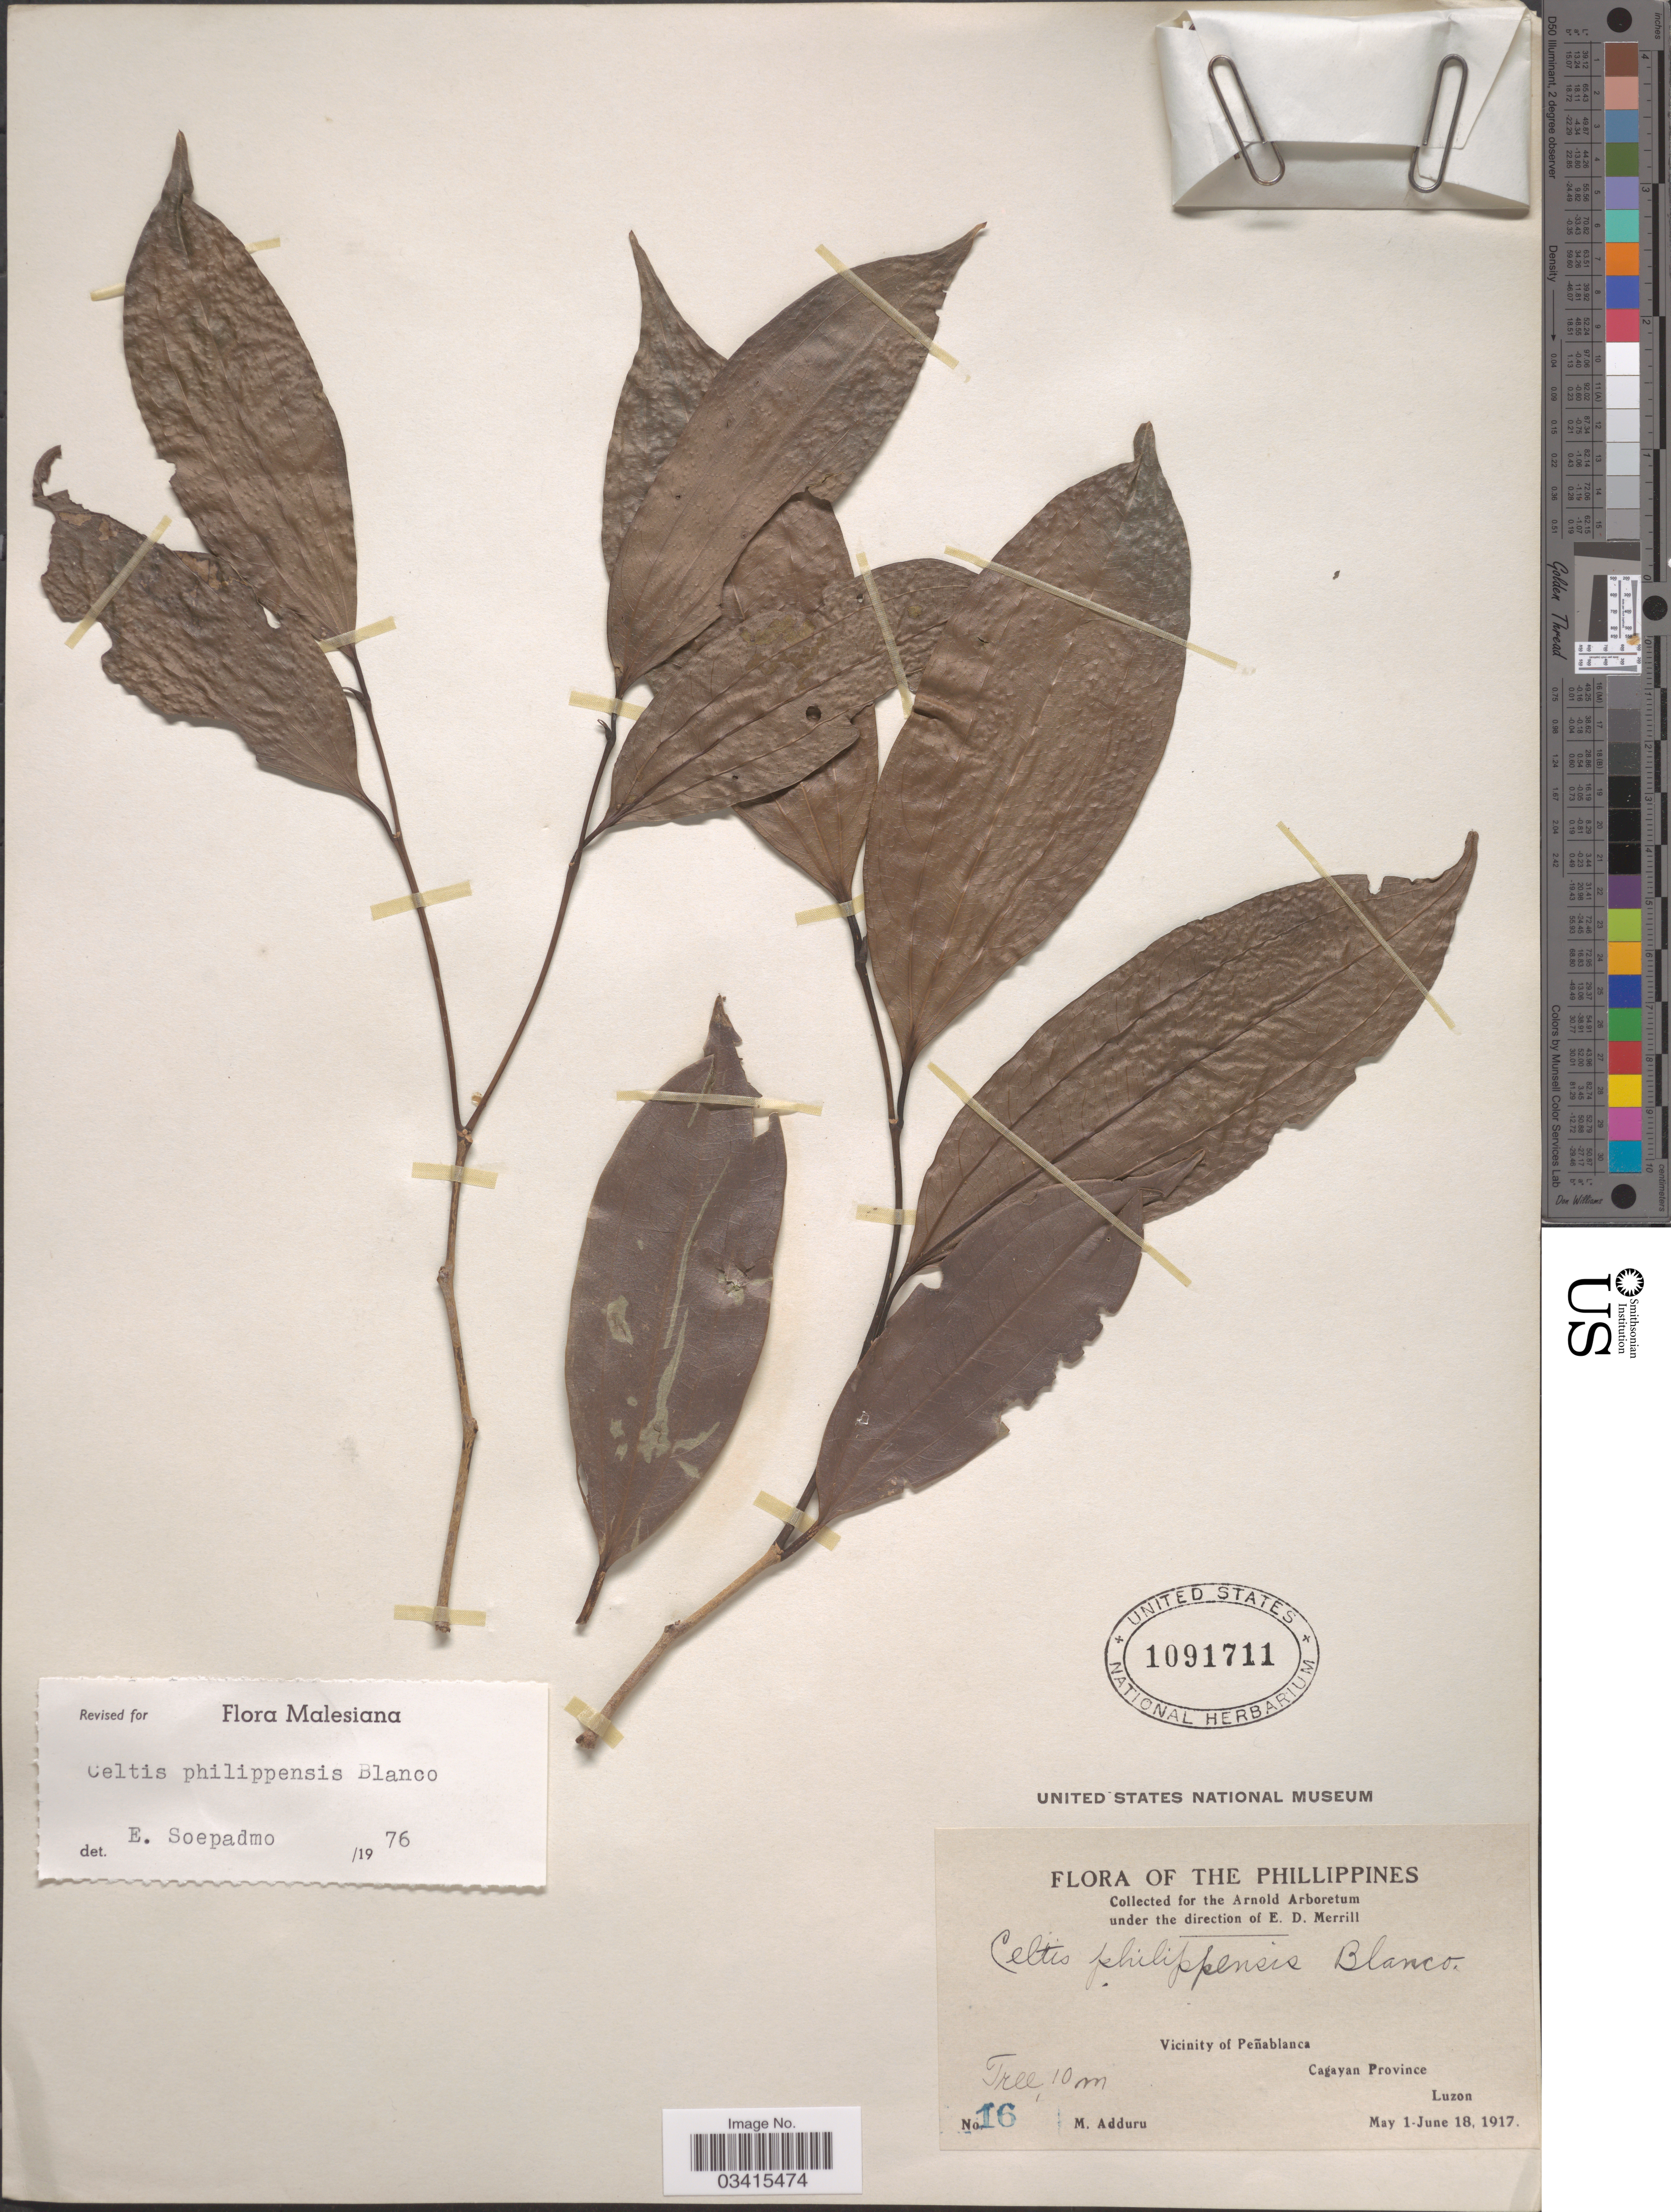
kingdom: Plantae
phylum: Tracheophyta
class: Magnoliopsida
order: Rosales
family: Cannabaceae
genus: Celtis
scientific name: Celtis philippensis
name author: Blanco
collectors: M. Adduru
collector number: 16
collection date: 1917-05-01/1917-06-18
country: Philippines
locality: Vicinity of Peñablanca. Cagayan Province. Luzon.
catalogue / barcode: US 1091711